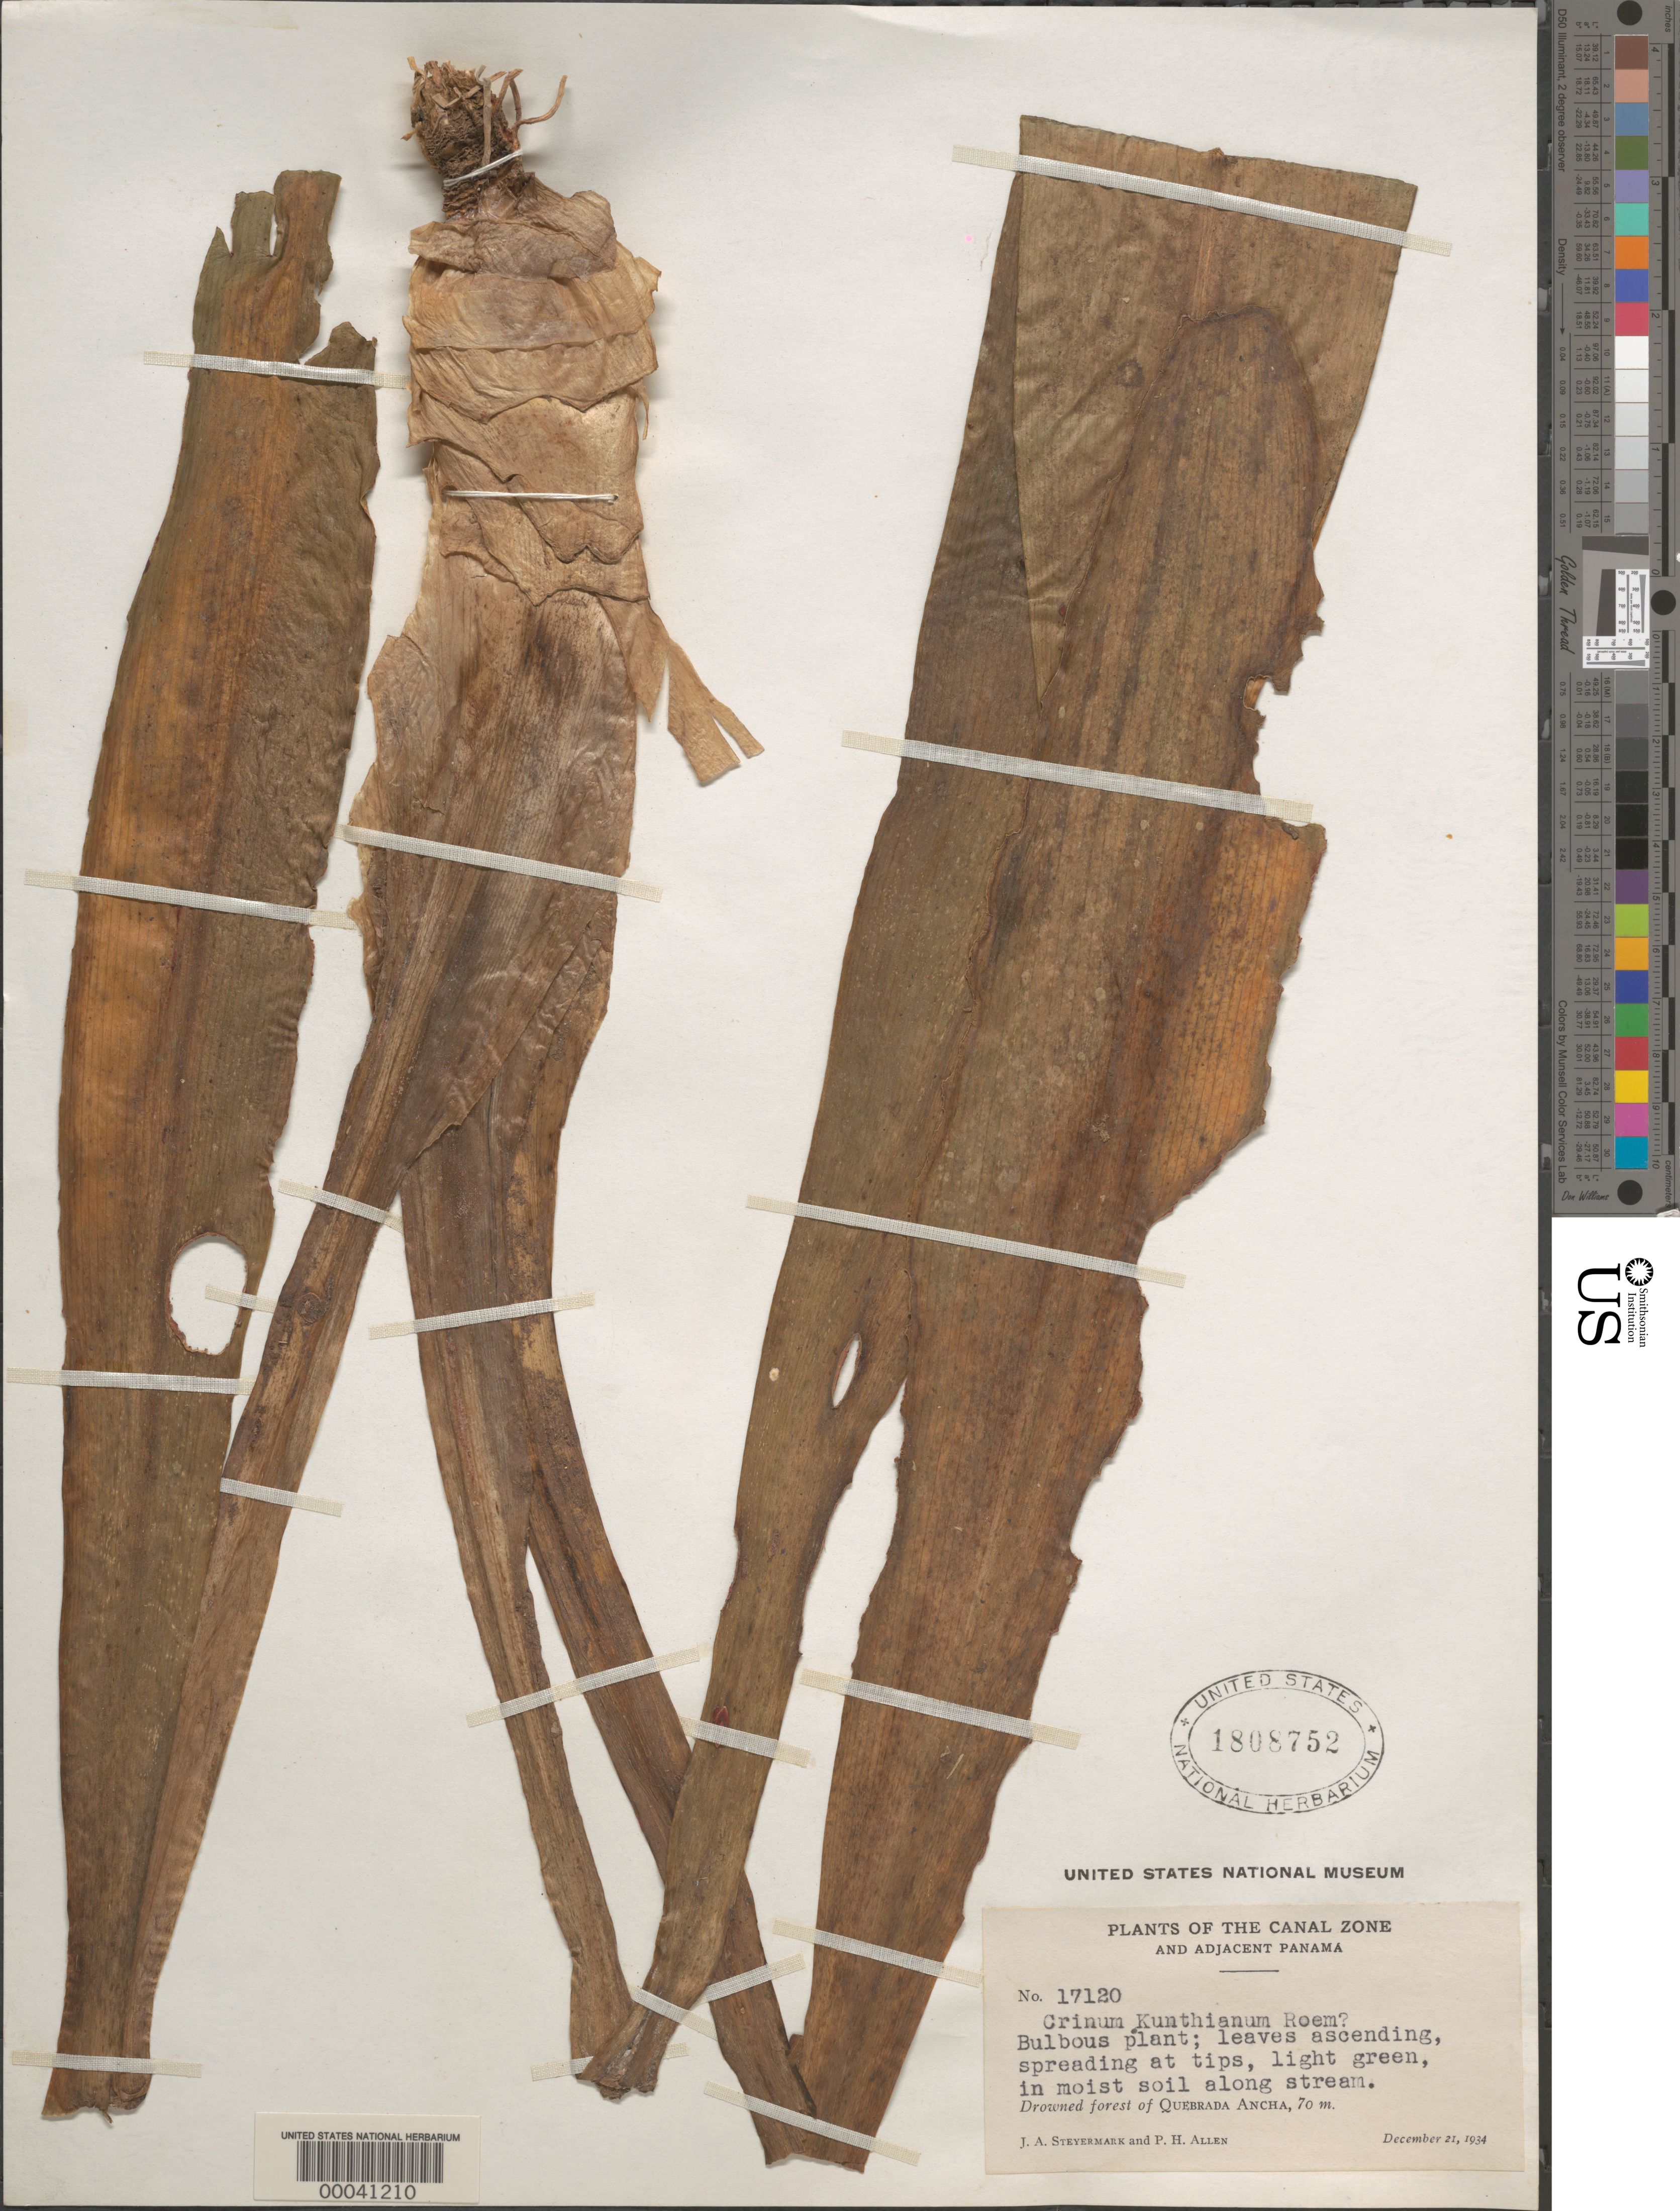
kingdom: Plantae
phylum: Tracheophyta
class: Liliopsida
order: Asparagales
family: Amaryllidaceae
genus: Crinum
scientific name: Crinum kunthianum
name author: M. Roem.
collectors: J. Steyermark & P. H. Allen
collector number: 17120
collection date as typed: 21 Dec 1934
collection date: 1934-12-21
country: Panama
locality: Drowned forest of Quebrada Ancha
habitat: In moist soil along stream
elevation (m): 70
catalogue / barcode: US 1808752